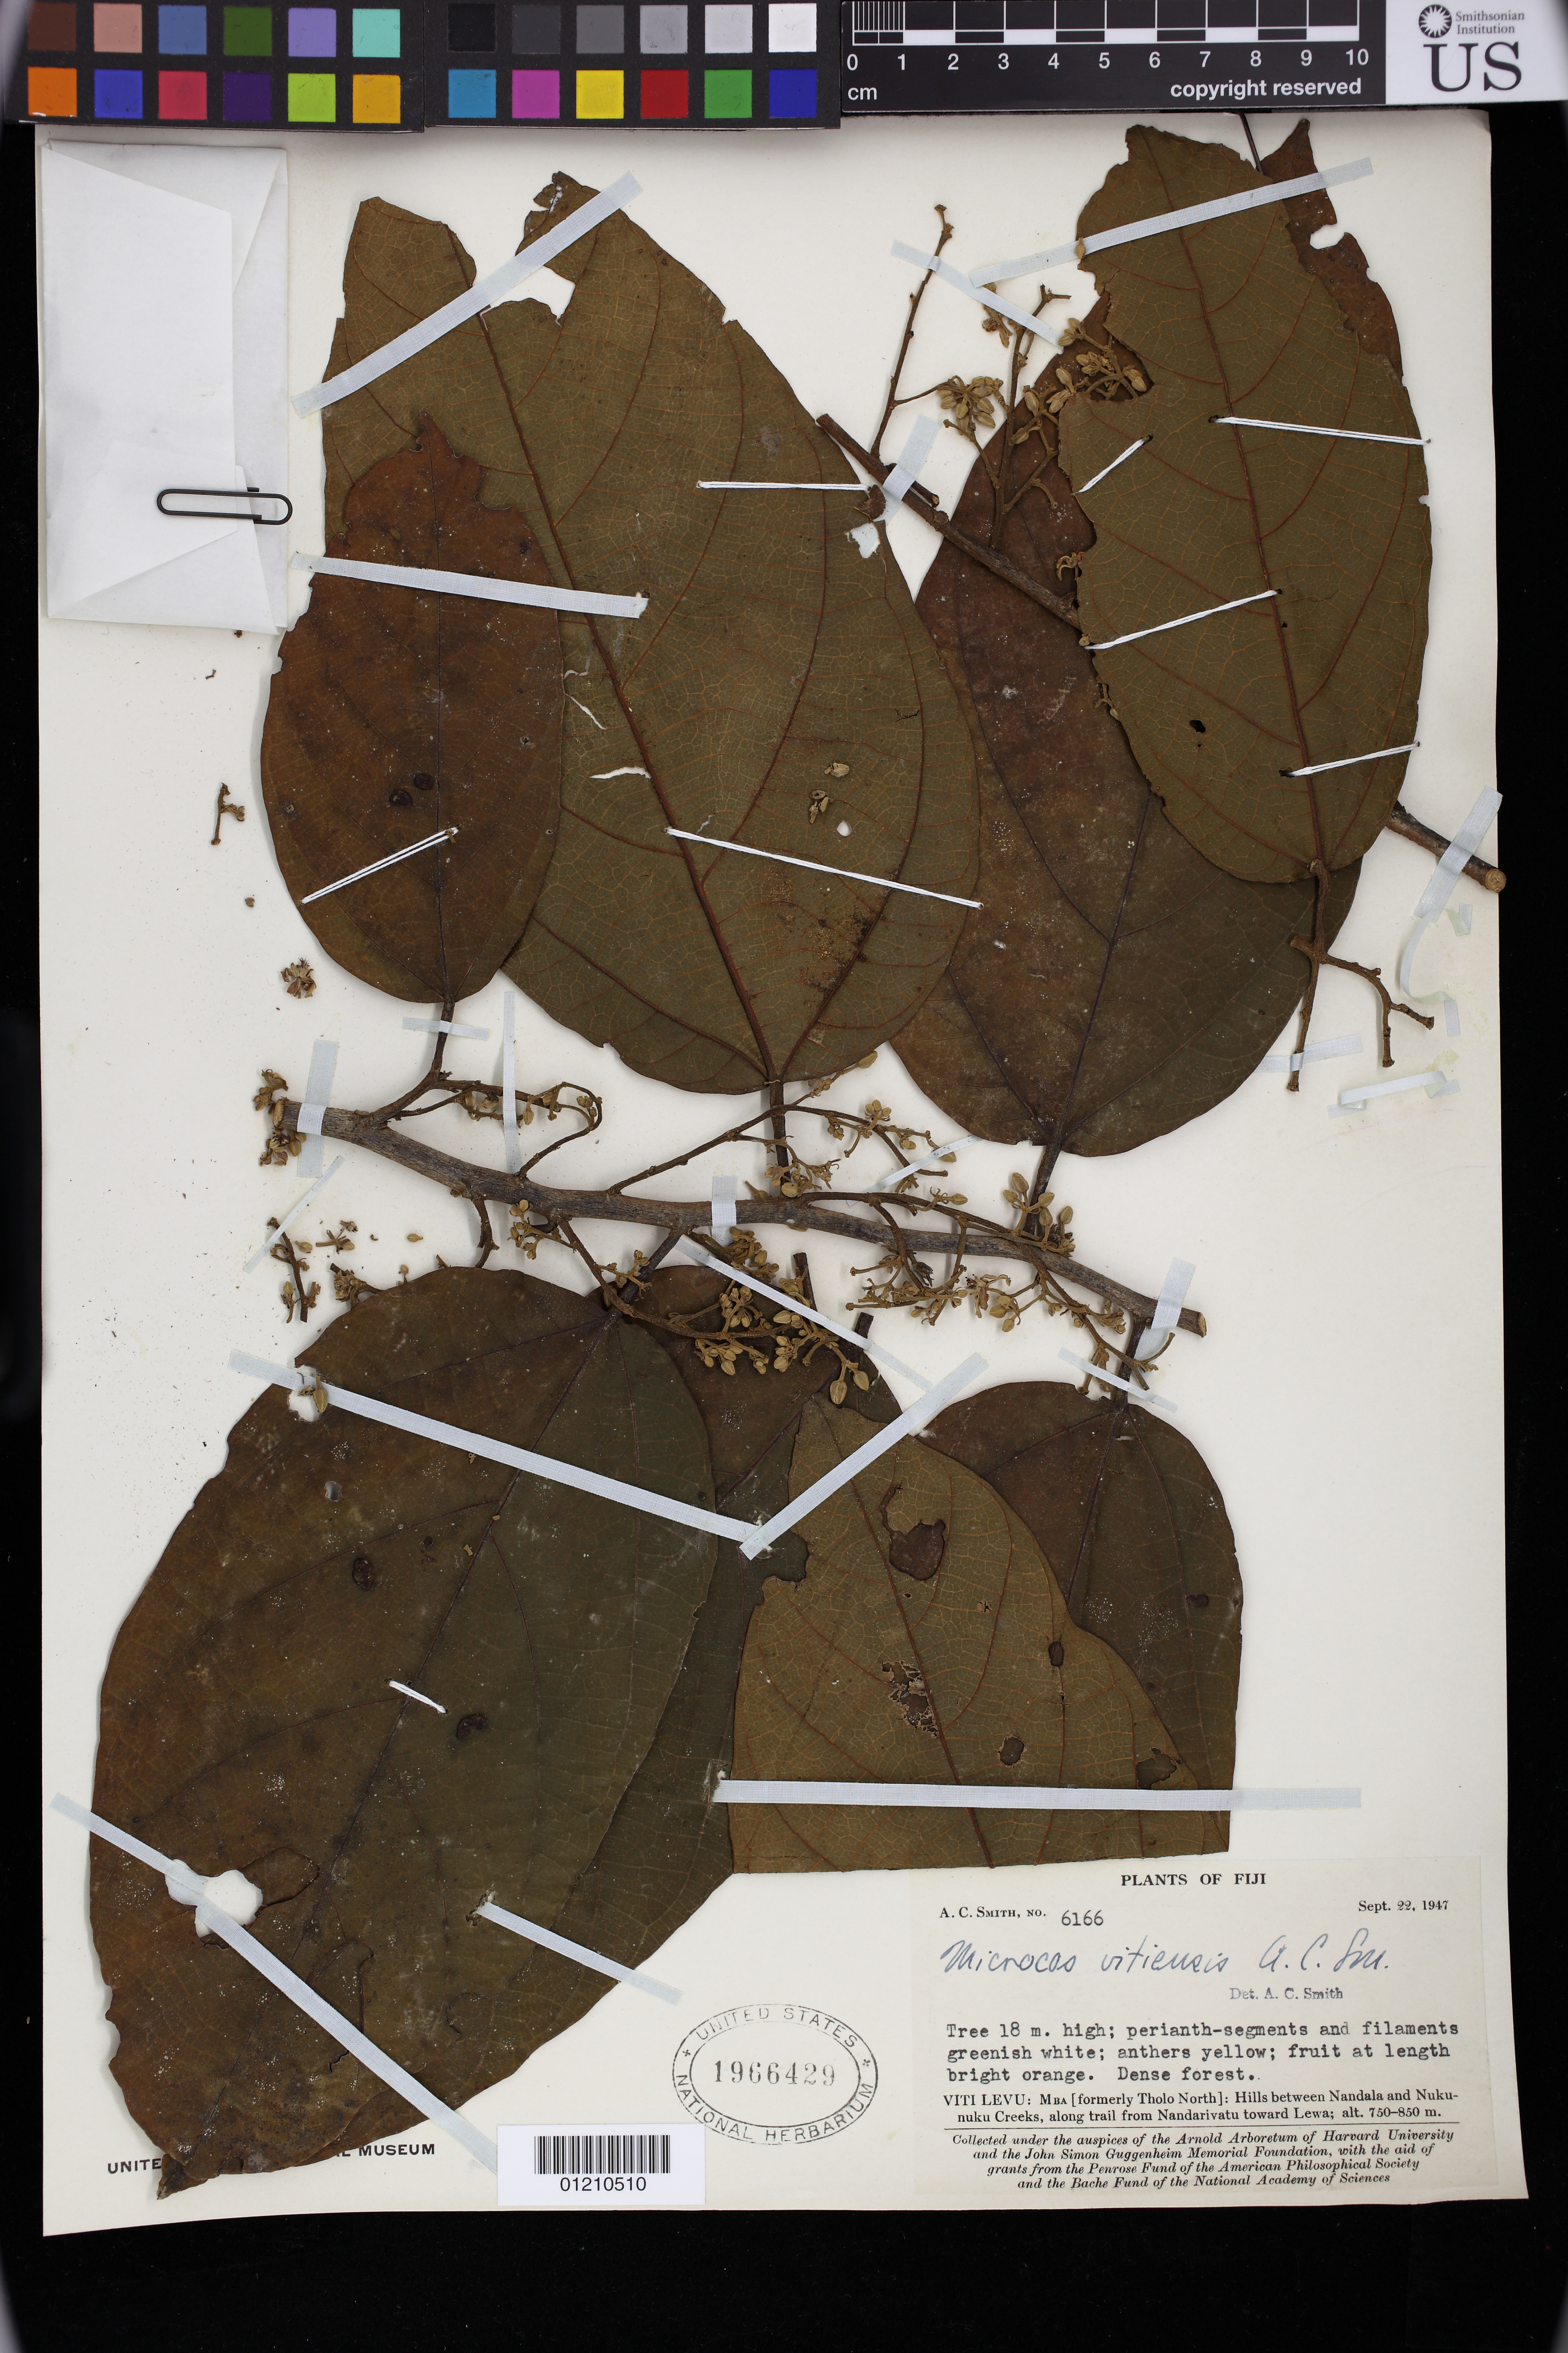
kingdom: Plantae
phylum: Tracheophyta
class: Magnoliopsida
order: Malvales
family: Malvaceae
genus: Microcos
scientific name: Microcos vitiensis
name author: A.C. Sm.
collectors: A. C. Smith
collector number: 6166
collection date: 1947-09-22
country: Fiji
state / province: Western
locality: VITI LEVU: MBA [ formerly Tholo North]: Hills between Nandala and Nukunuku Creeks, along the trail from Nandarivatu toward Lewa.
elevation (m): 750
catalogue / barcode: US 1966429